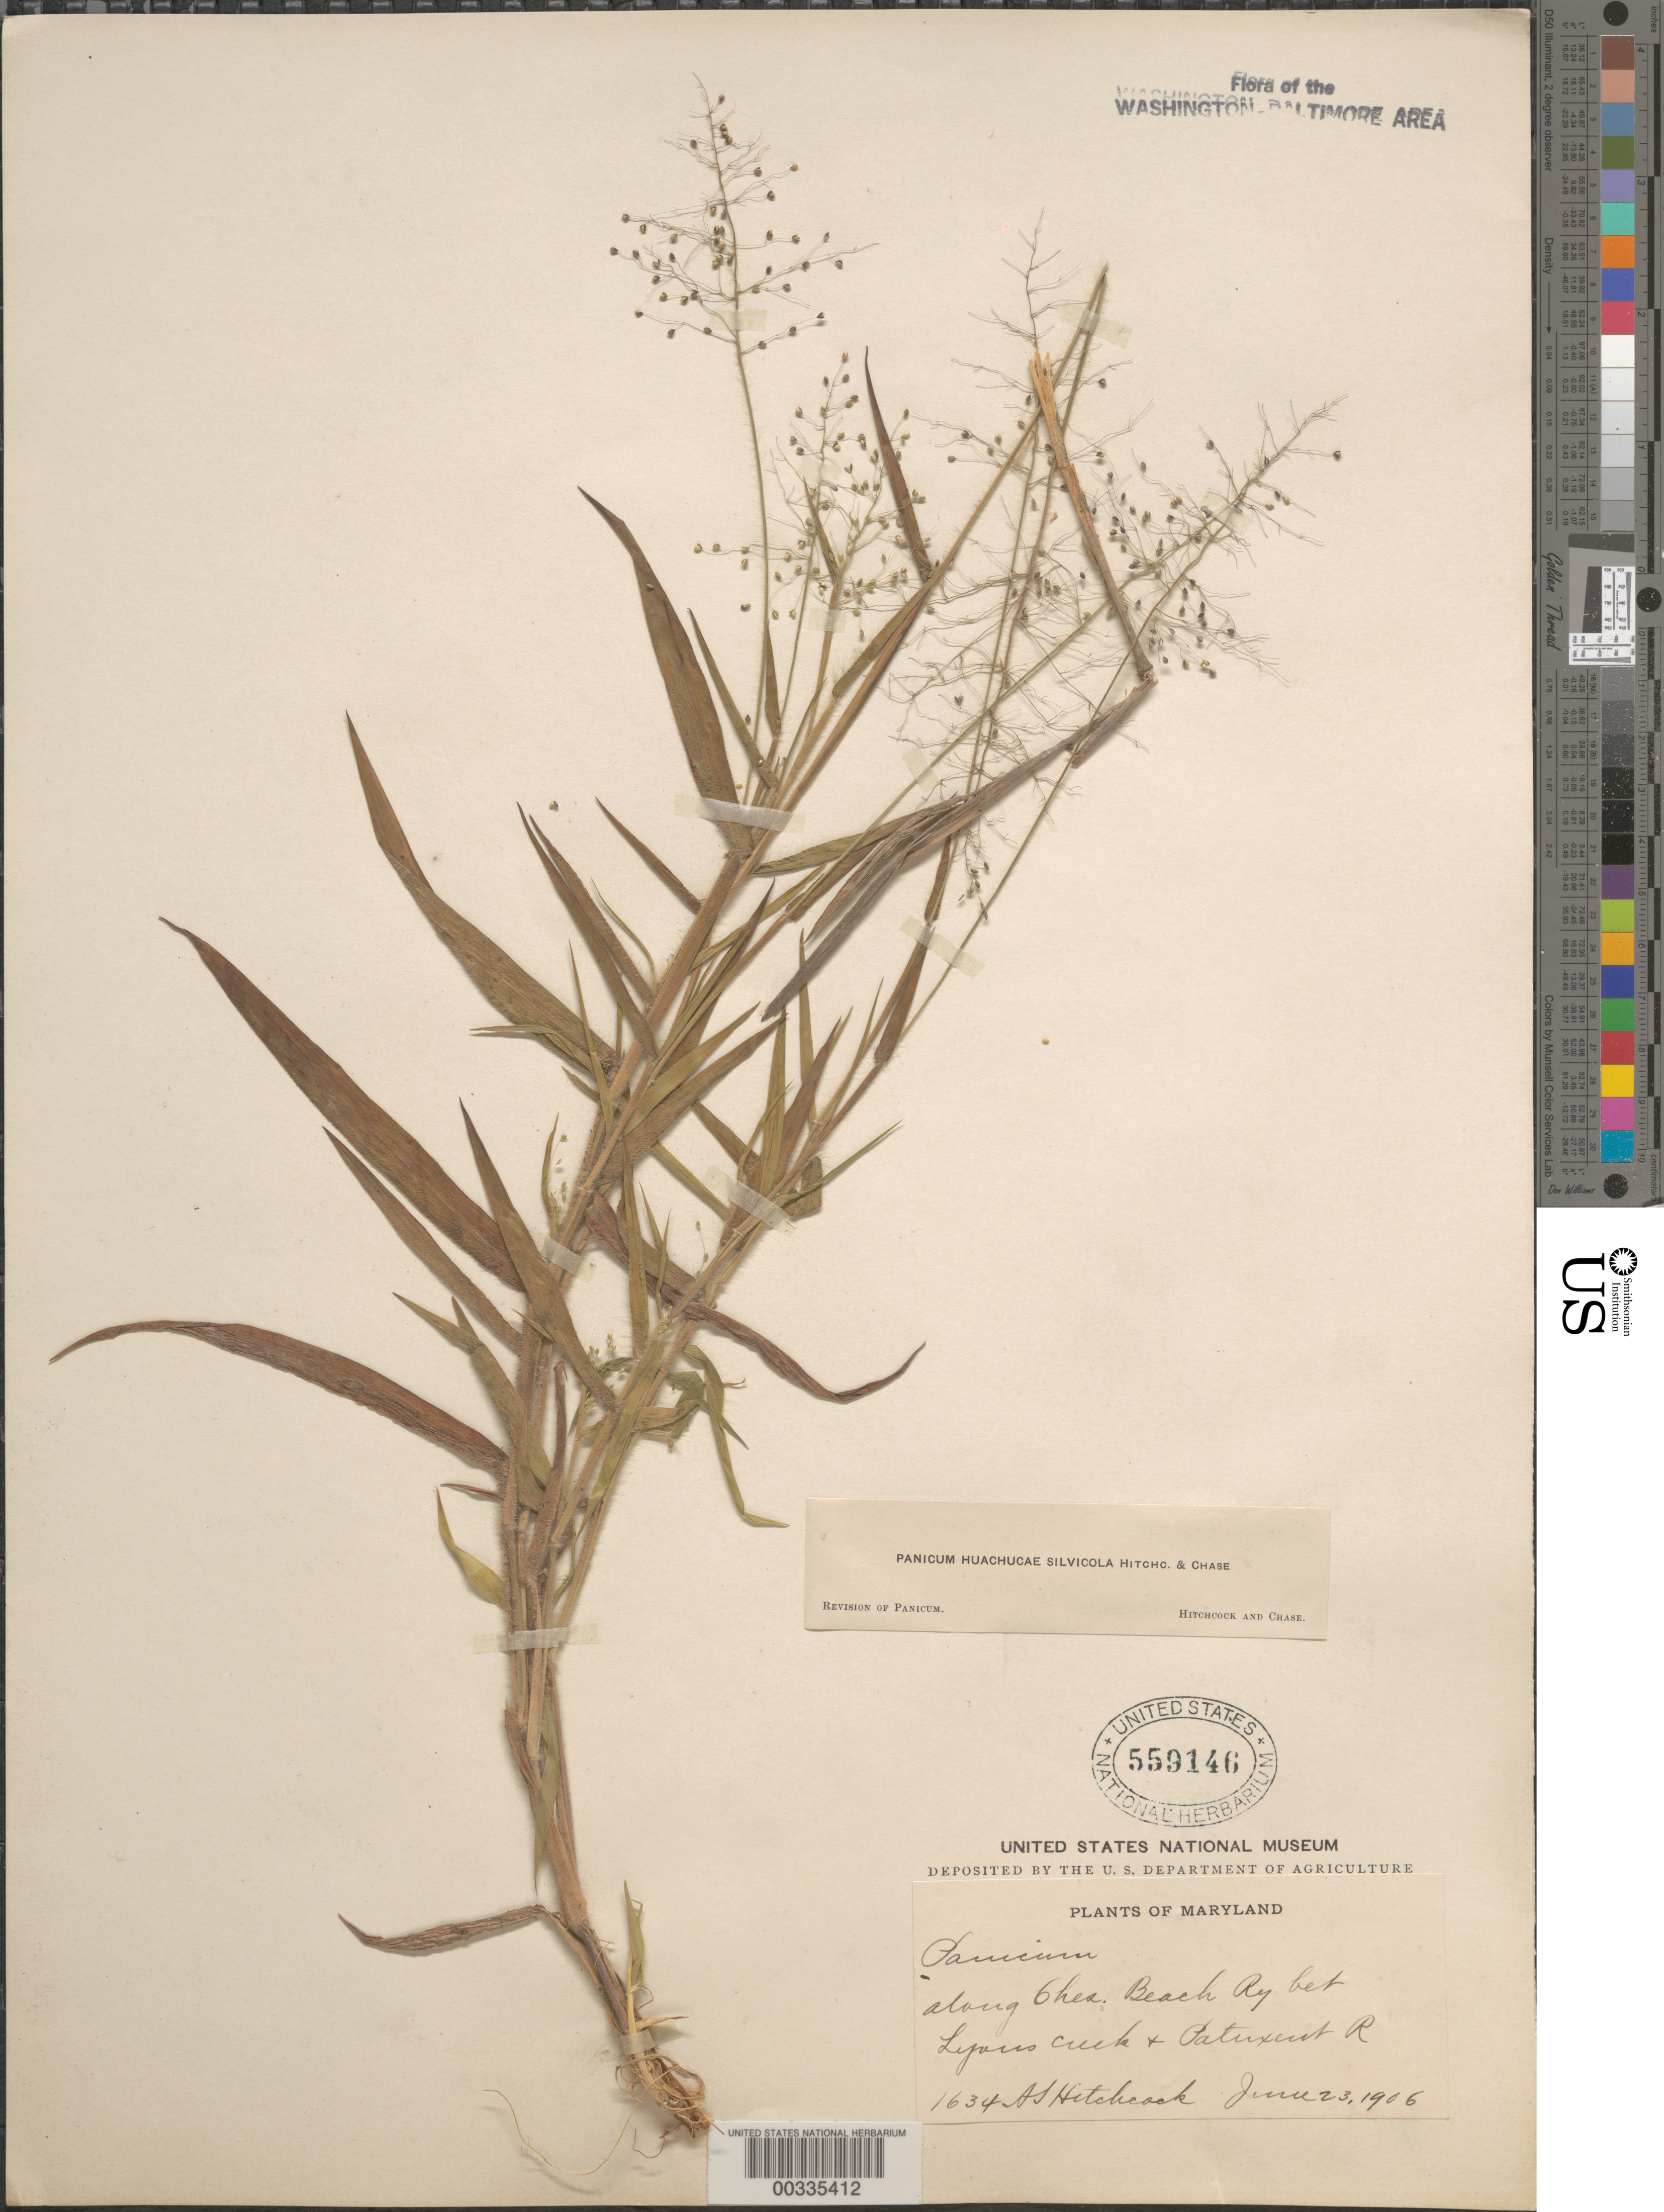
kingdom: Plantae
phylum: Tracheophyta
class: Liliopsida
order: Poales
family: Poaceae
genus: Dichanthelium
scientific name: Dichanthelium acuminatum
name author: (Sw.) Gould & C.A. Clark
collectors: A. S. Hitchcock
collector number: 1634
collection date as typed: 23 Jun 1906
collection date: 1906-06-23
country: United States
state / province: Maryland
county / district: Calvert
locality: Along Ches. Beach Ry. bet. Lyons Creek and Patuxent R.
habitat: Along railway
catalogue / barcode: US 559146